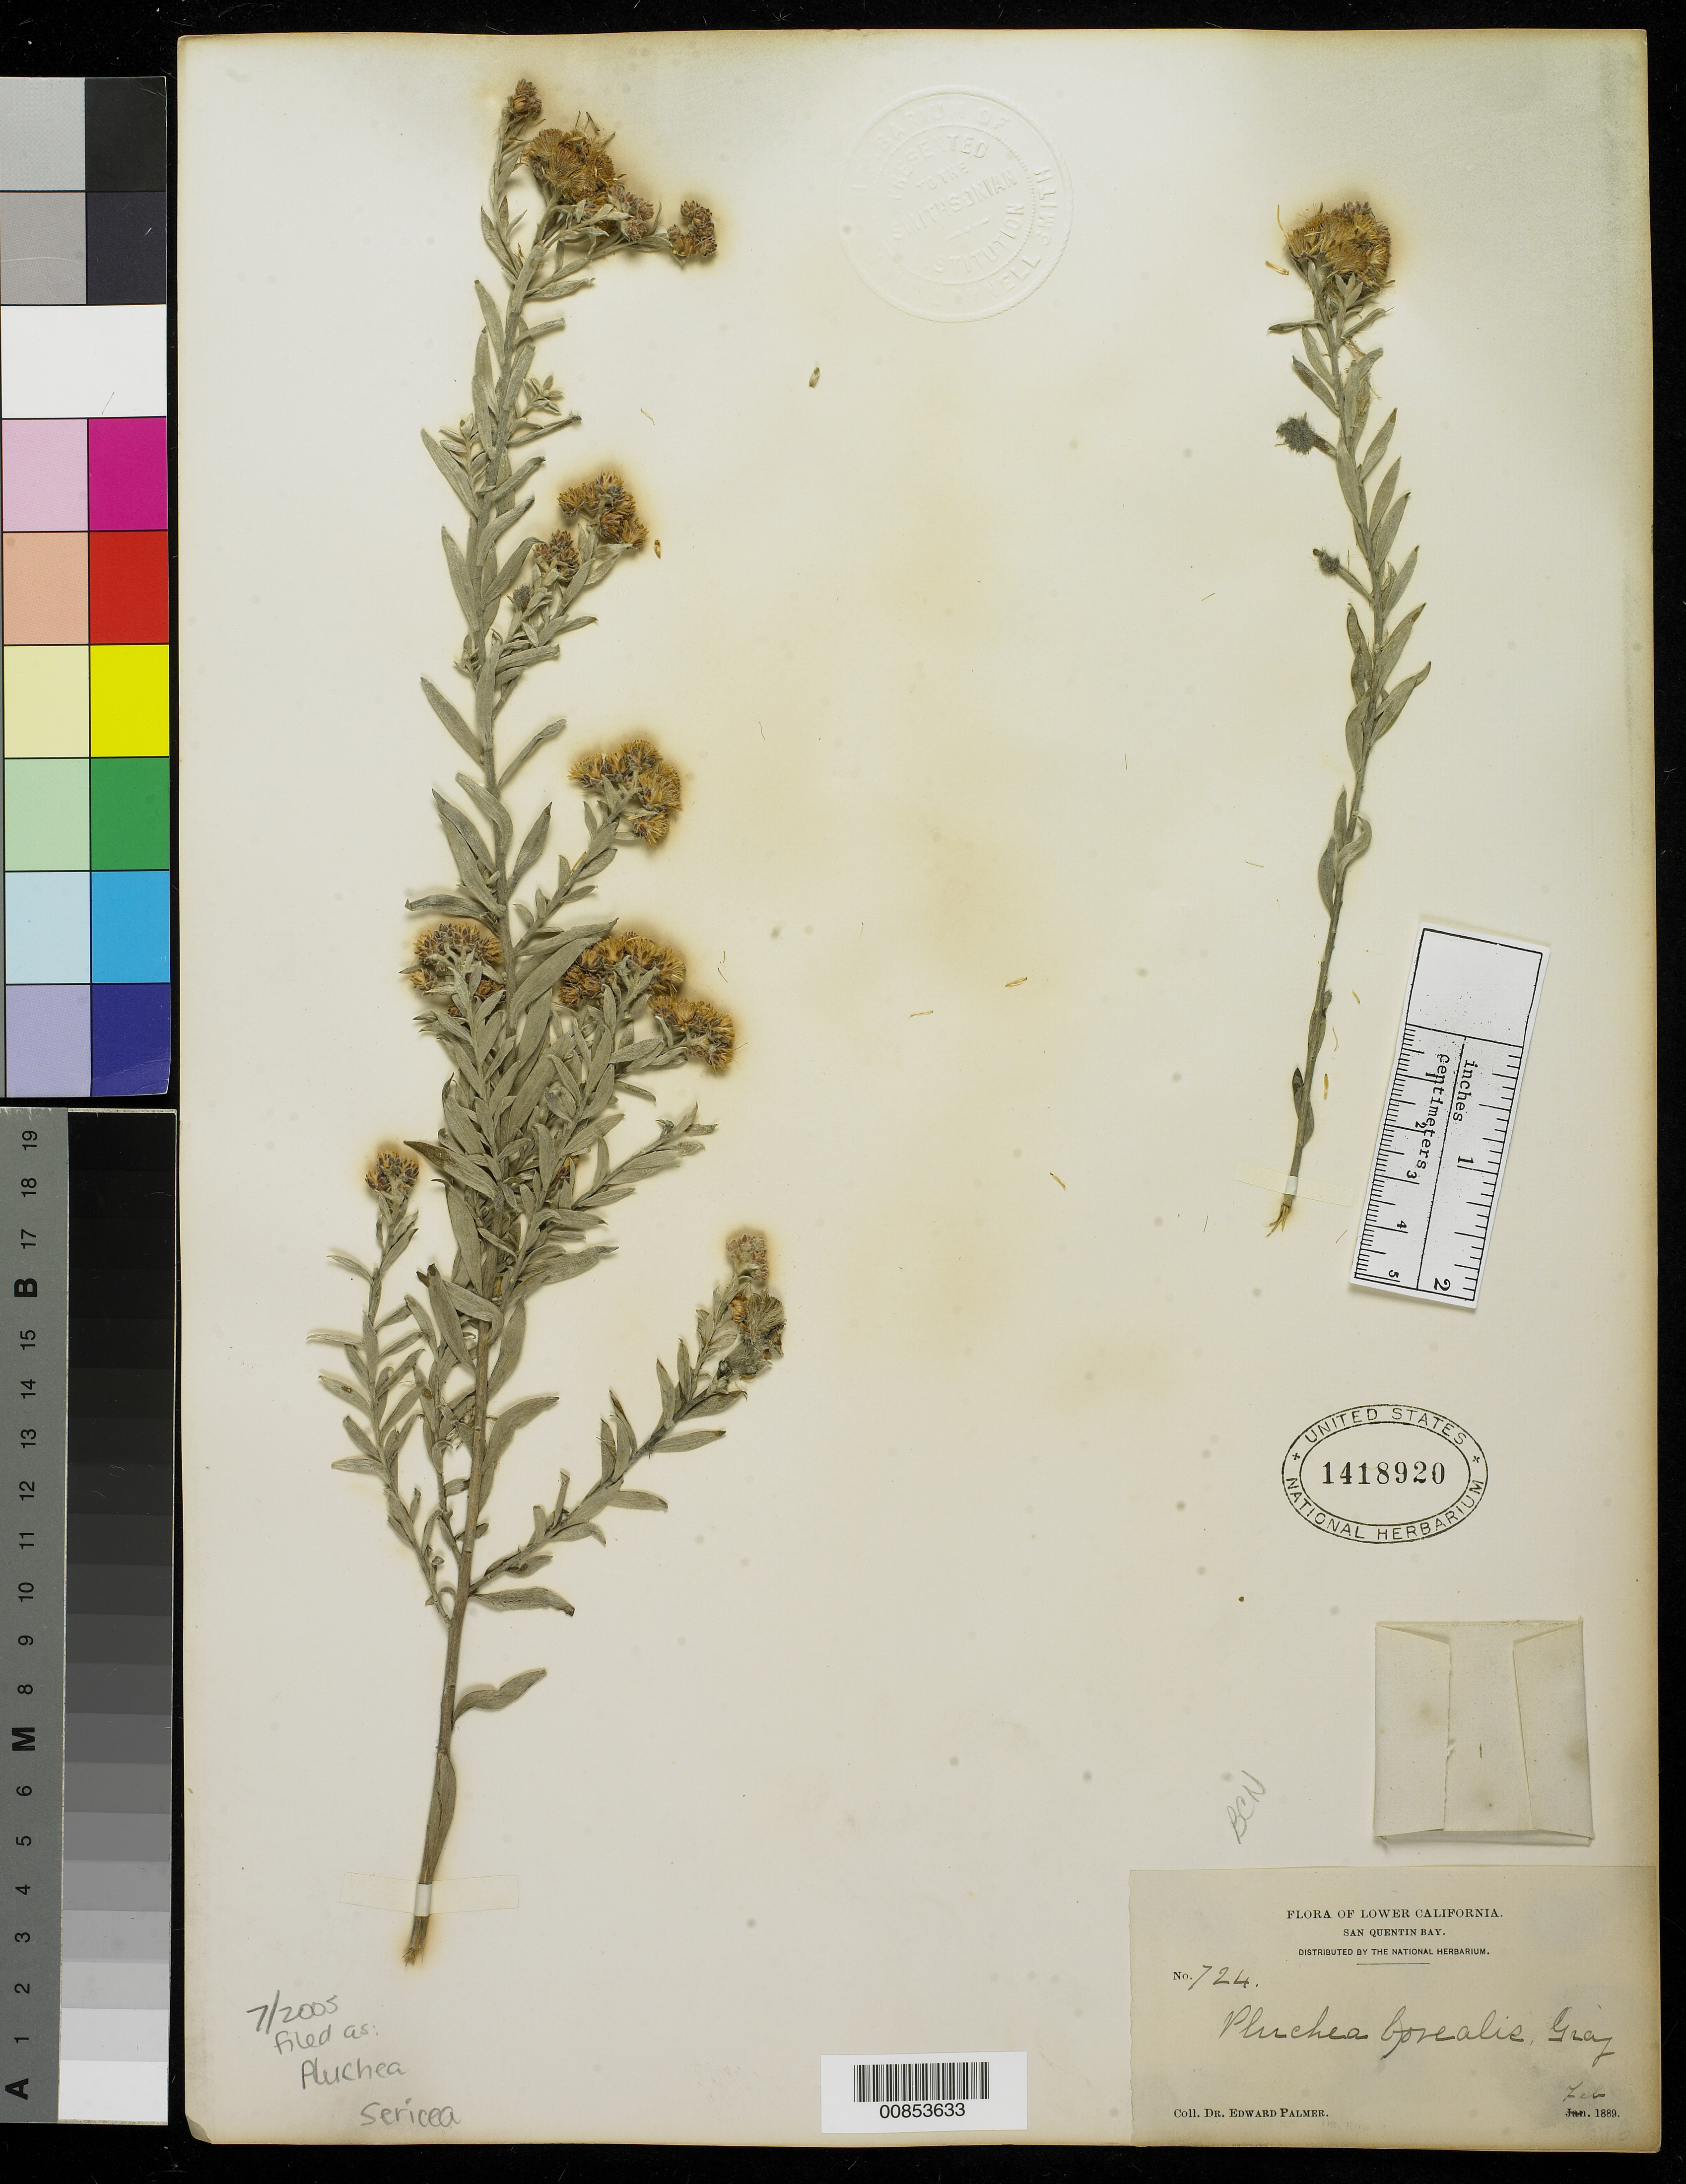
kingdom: Plantae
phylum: Tracheophyta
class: Magnoliopsida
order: Asterales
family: Asteraceae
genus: Pluchea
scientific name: Pluchea sericea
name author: (Nutt.) Coville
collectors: E. Palmer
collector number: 724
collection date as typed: Feb 1889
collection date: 1889-02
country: Mexico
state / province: Baja California Norte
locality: San Quentin Bay, Baja California.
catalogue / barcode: US 1418920